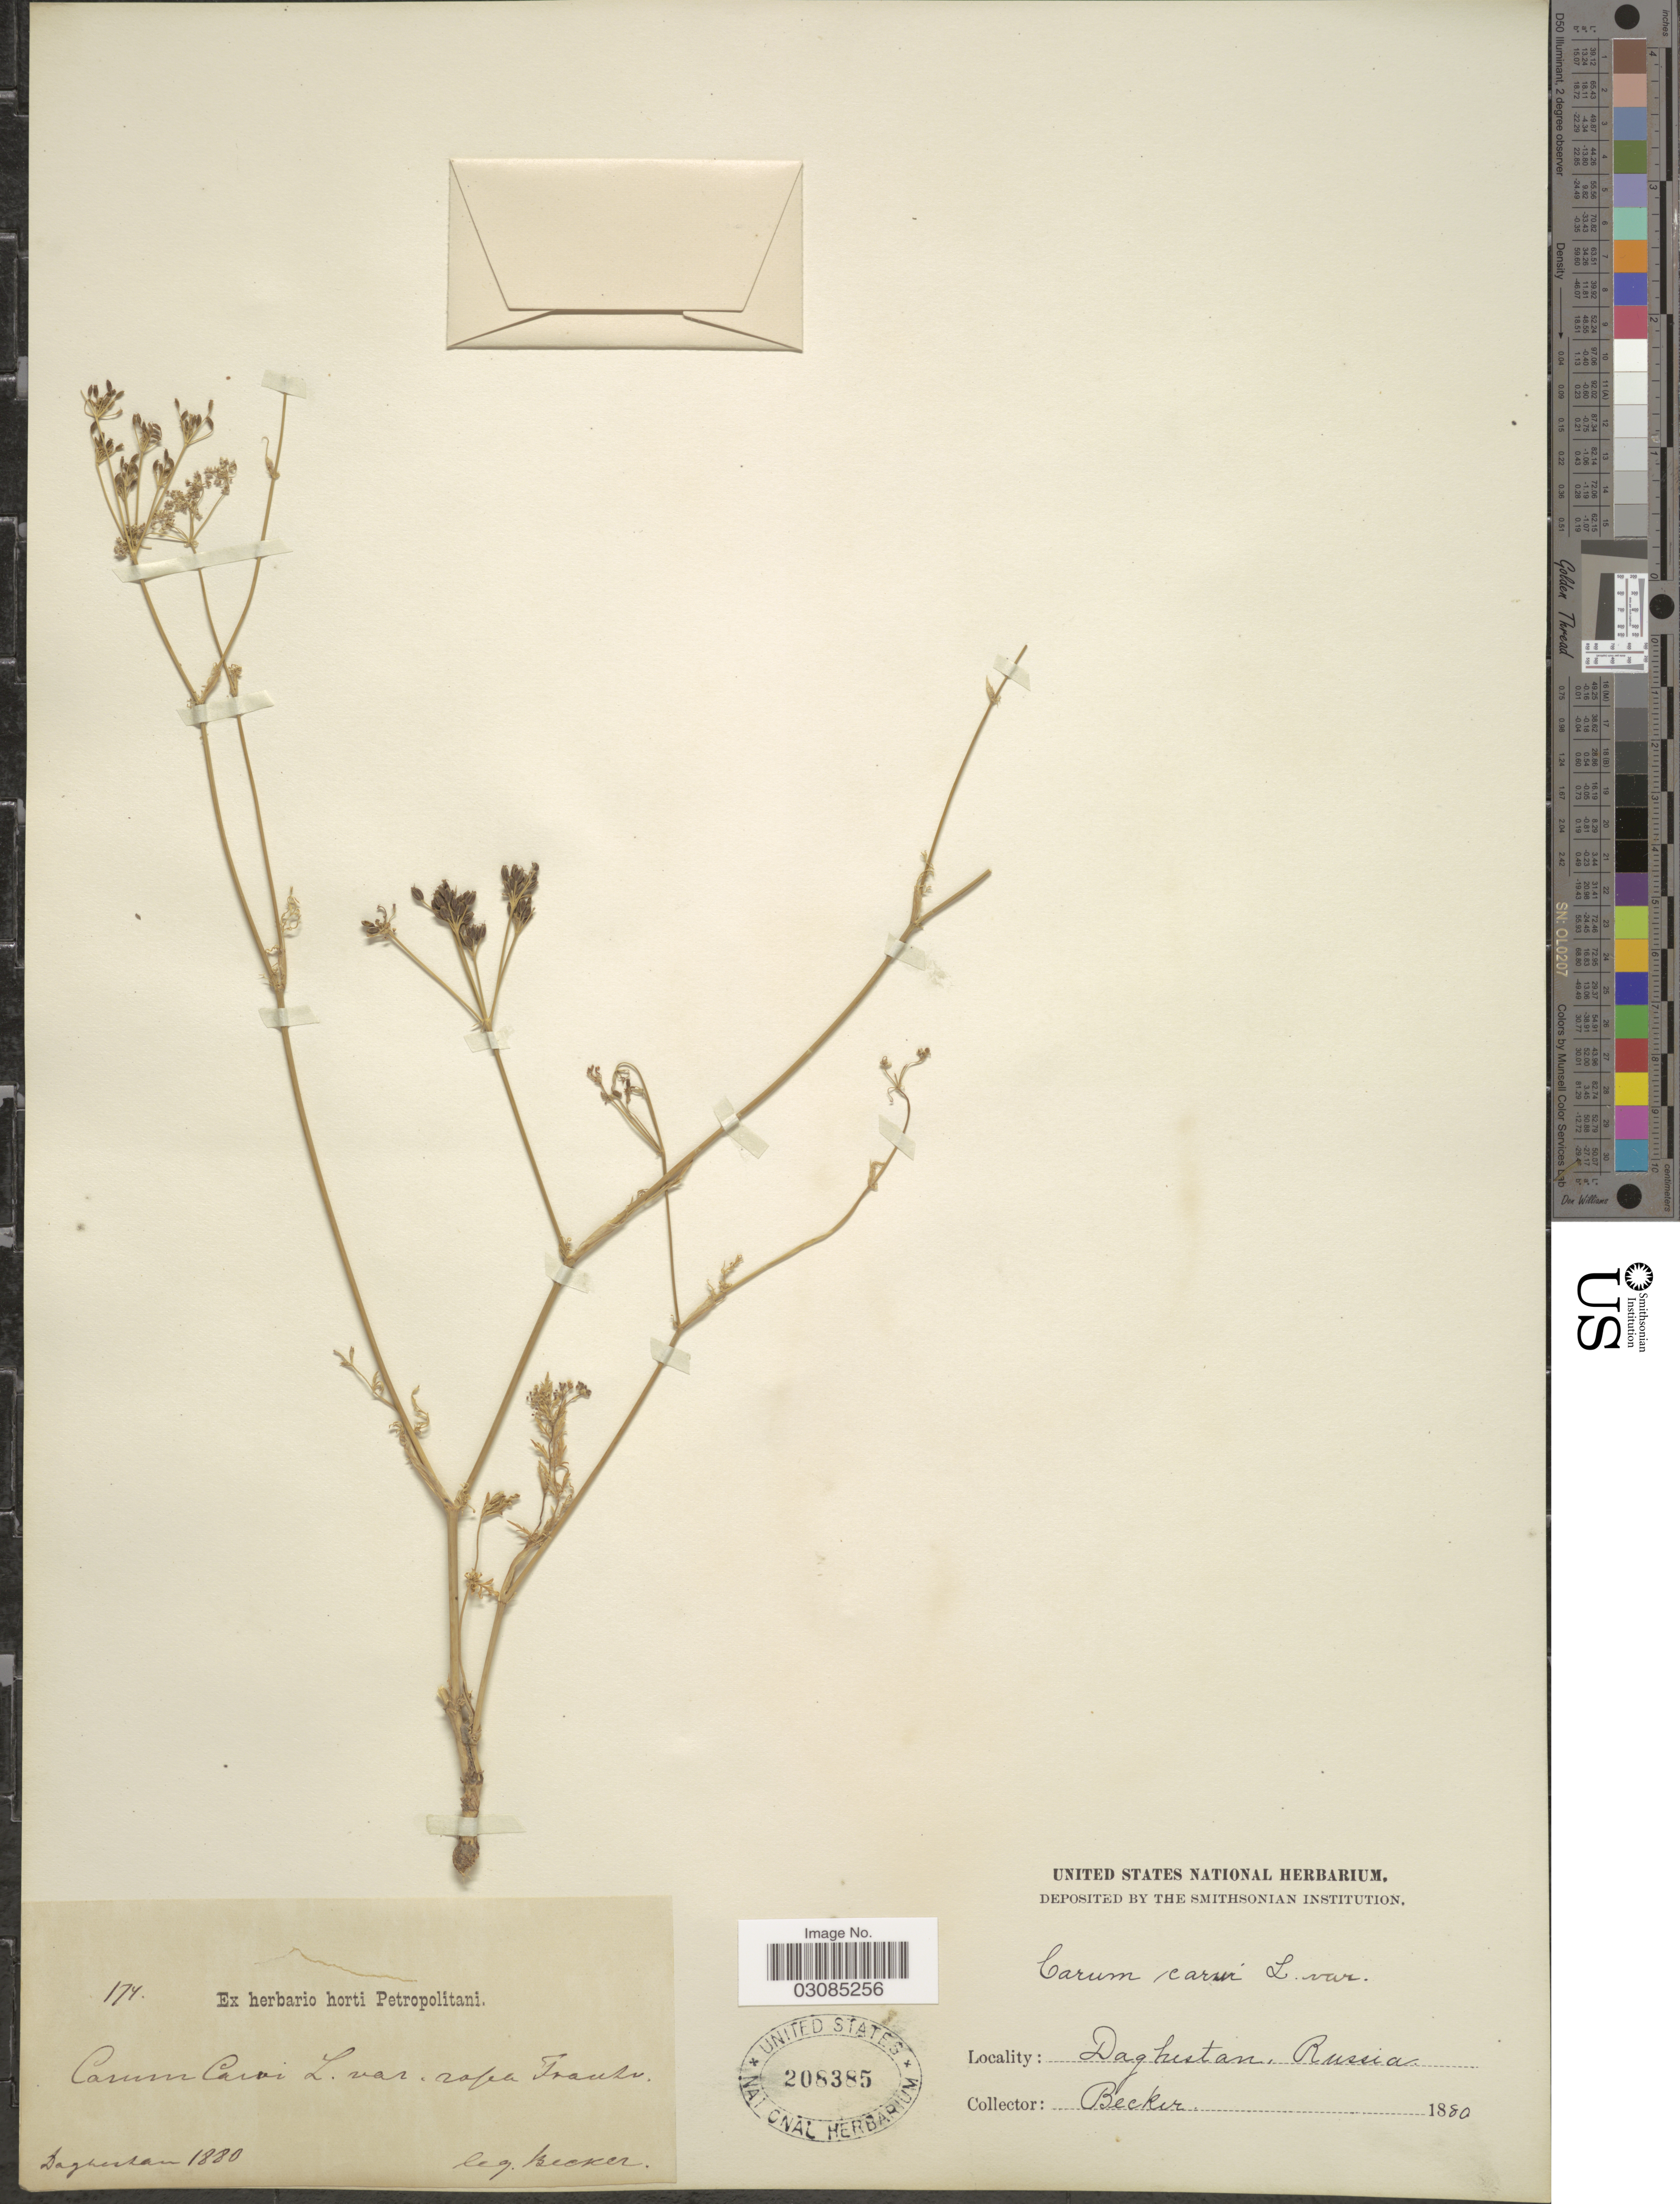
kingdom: Plantae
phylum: Tracheophyta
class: Magnoliopsida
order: Apiales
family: Apiaceae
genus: Carum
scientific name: Carum carvi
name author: L.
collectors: -. Becker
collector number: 174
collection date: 1880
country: Russian Federation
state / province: Dagestan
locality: Daghestan. Russia.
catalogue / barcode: US 208385